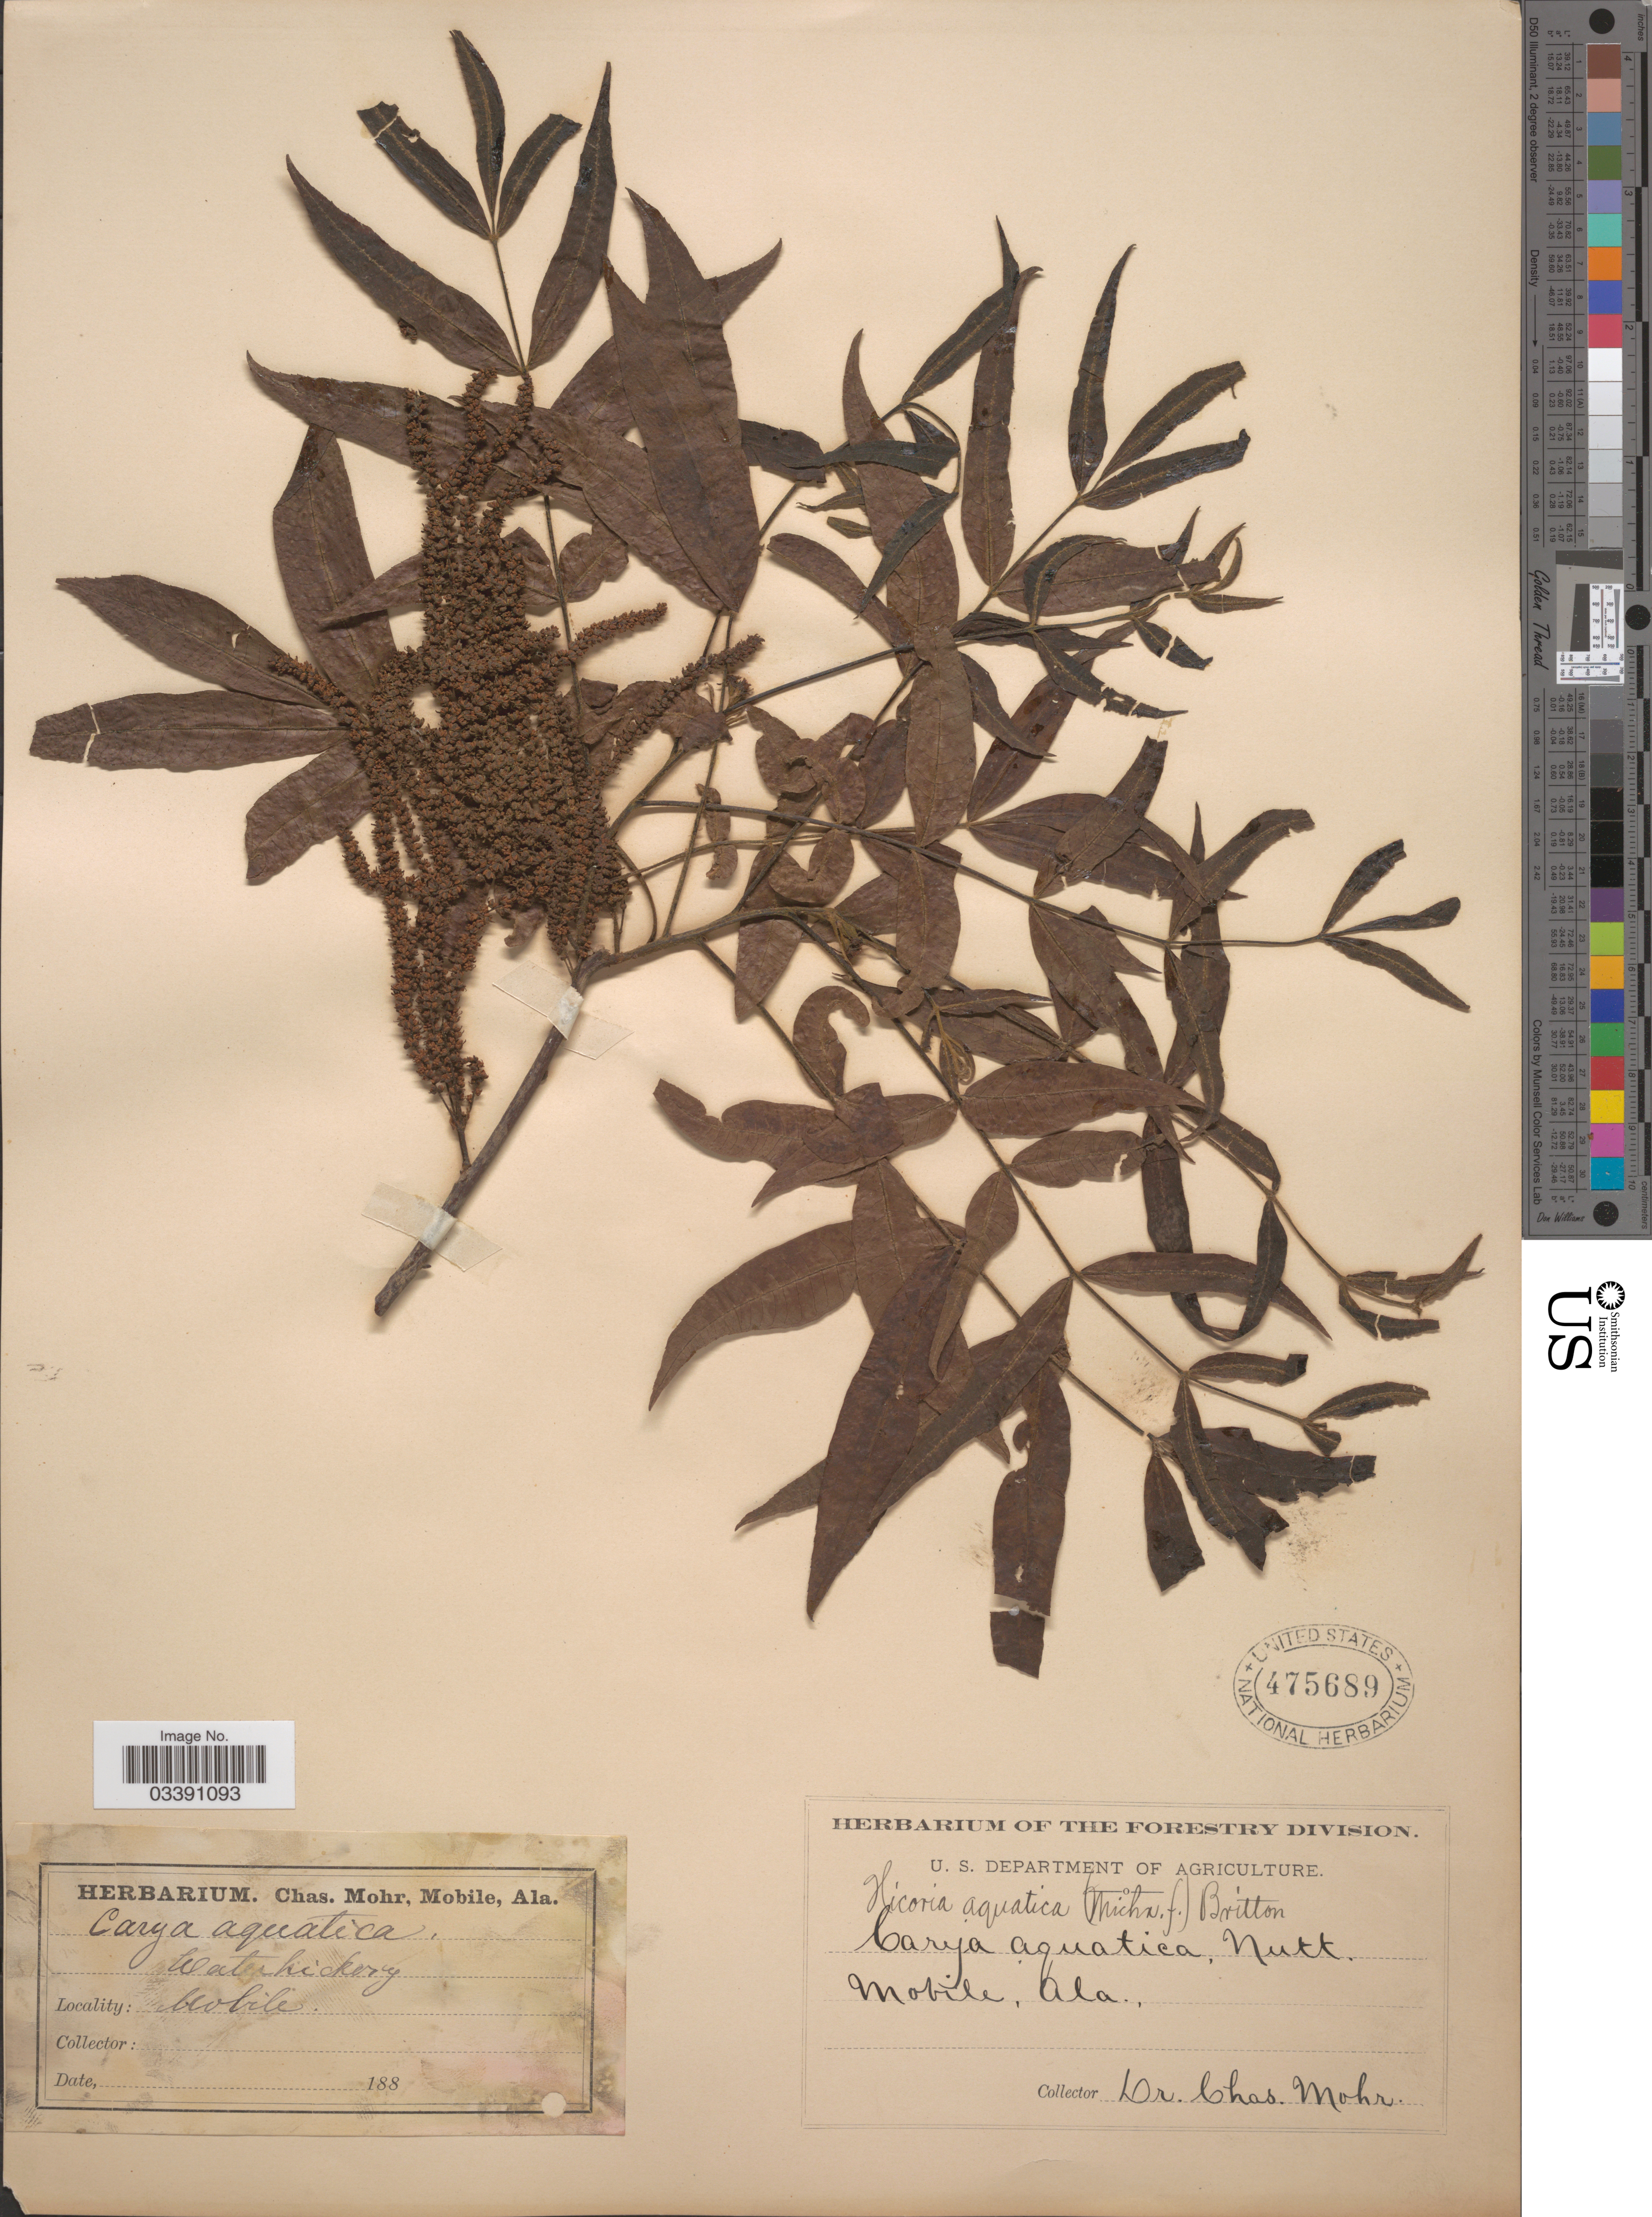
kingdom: Plantae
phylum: Tracheophyta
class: Magnoliopsida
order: Fagales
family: Juglandaceae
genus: Carya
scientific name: Carya aquatica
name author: (F. Michx.) Nutt.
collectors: Mohr, C. T. (herbarium)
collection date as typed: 188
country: United States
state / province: Alabama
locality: Mobile.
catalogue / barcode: US 475689